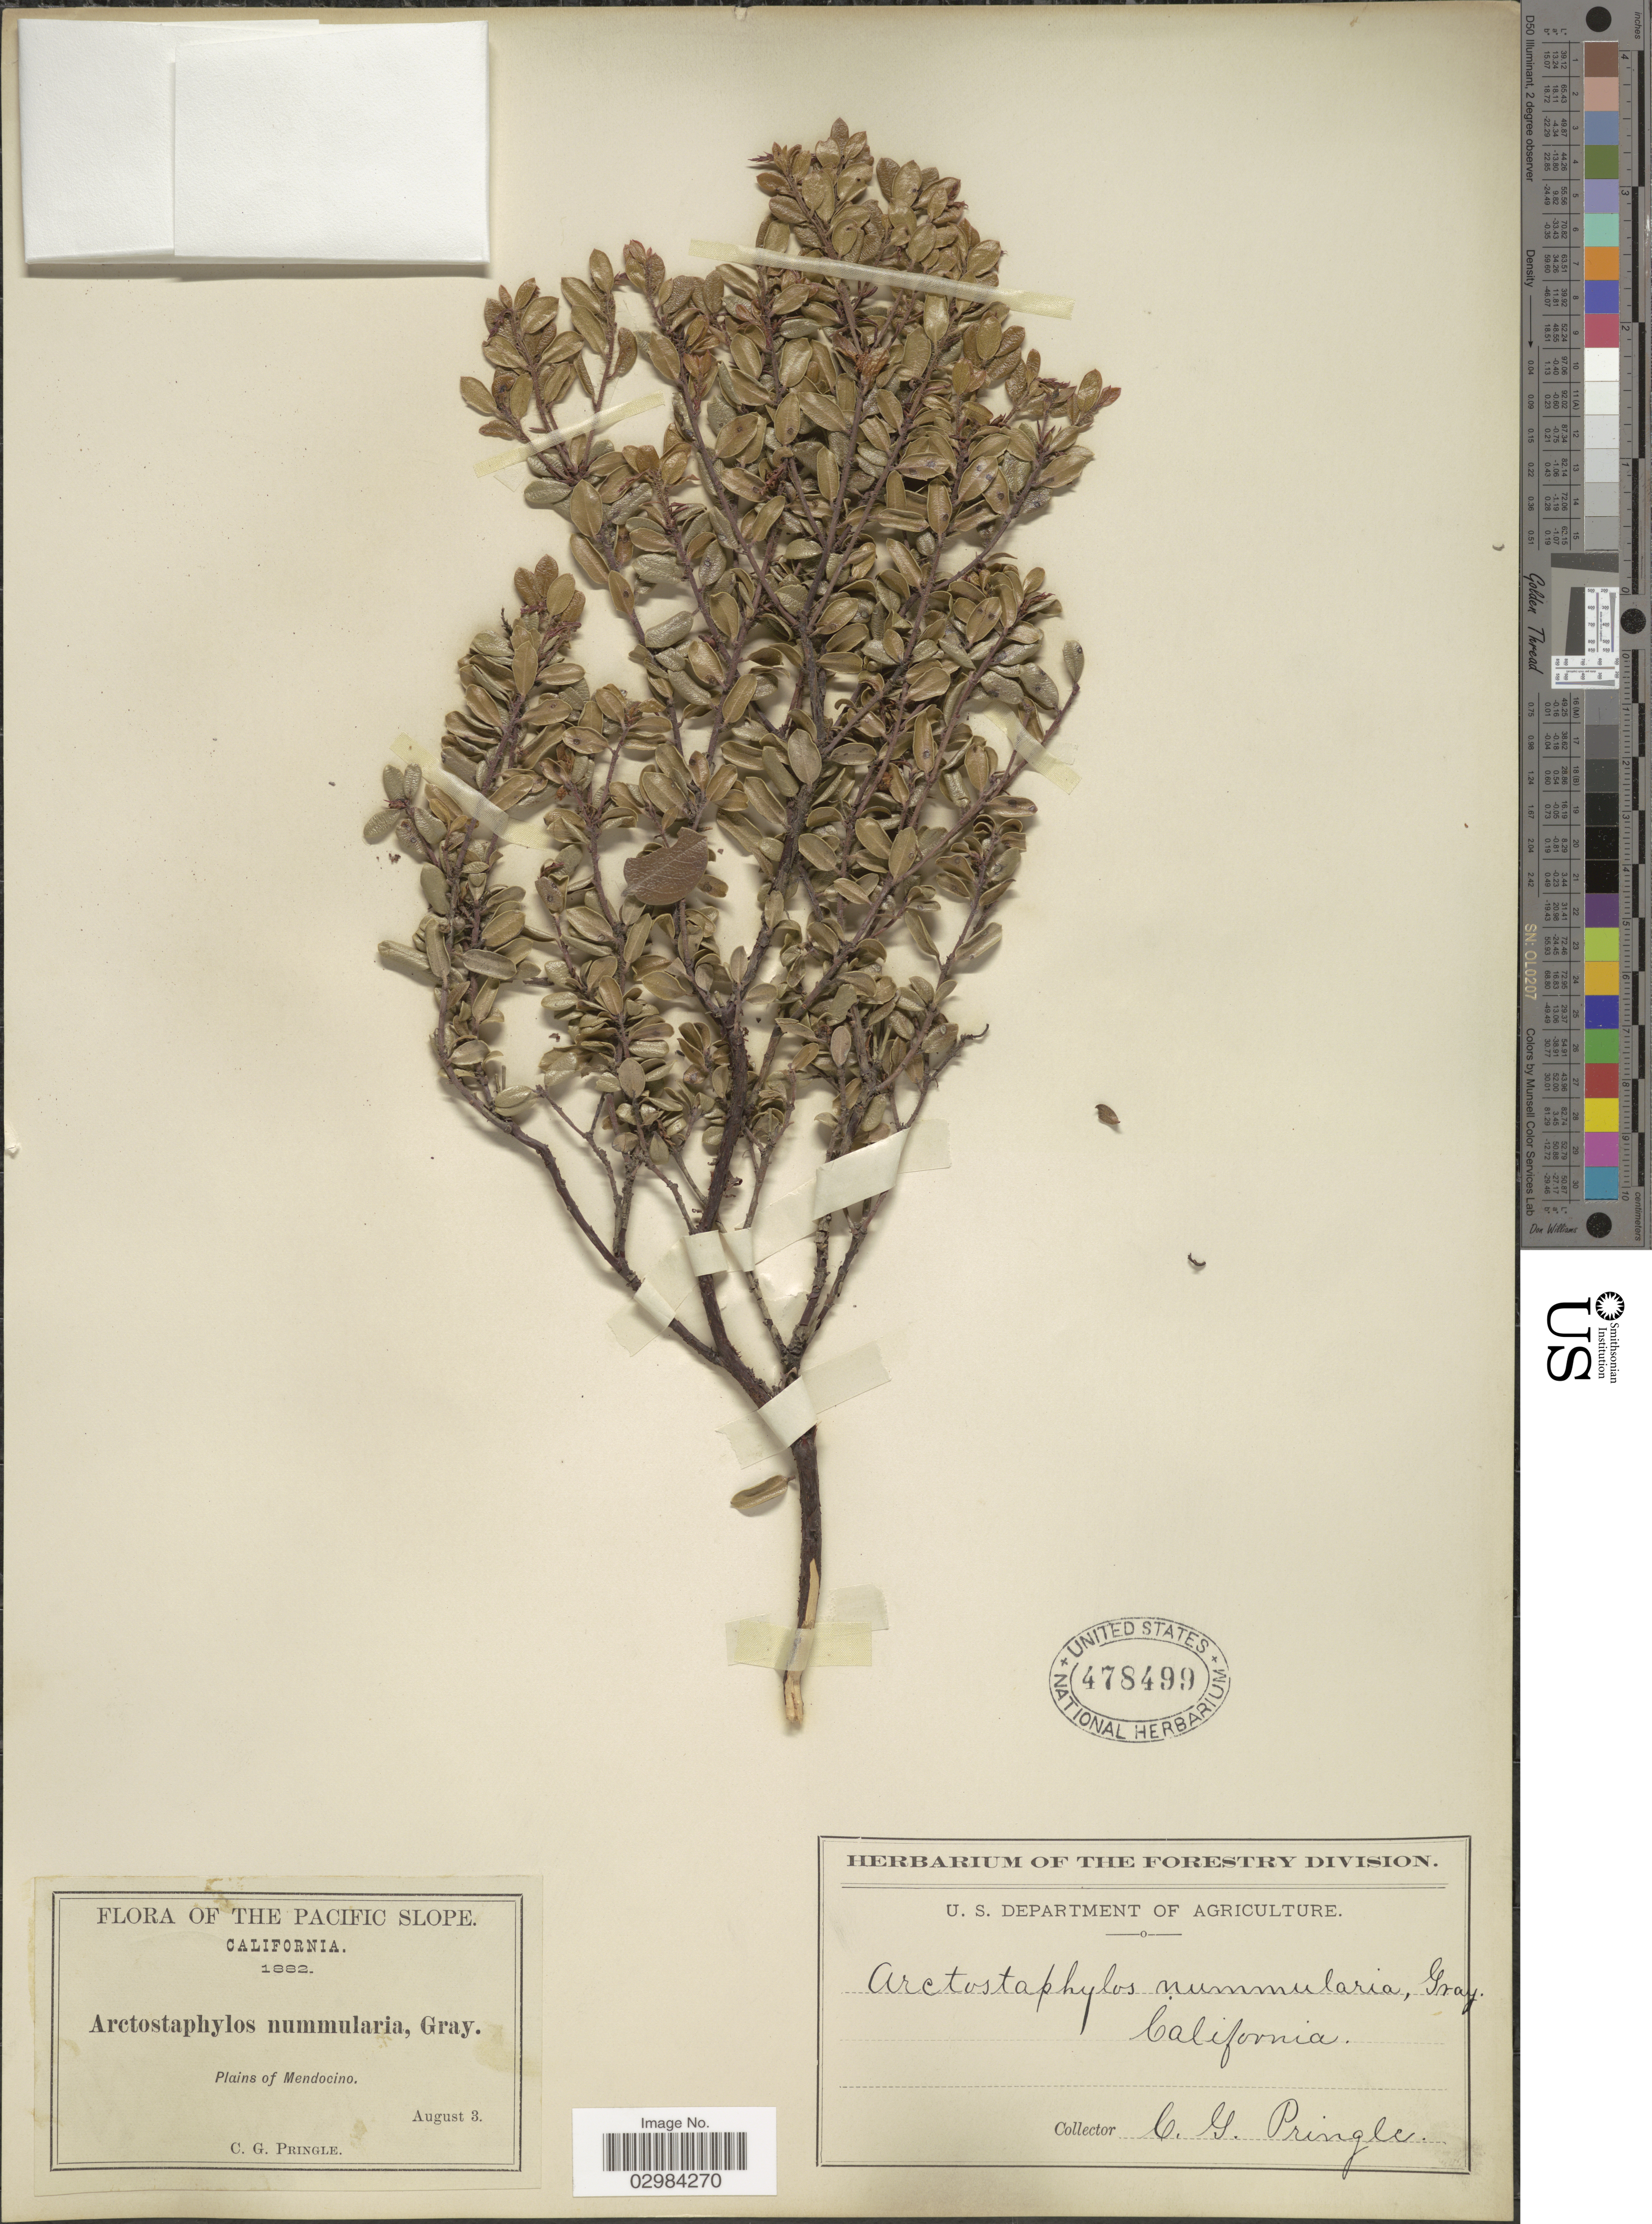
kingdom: Plantae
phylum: Tracheophyta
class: Magnoliopsida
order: Ericales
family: Ericaceae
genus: Arctostaphylos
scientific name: Arctostaphylos nummularia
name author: A. Gray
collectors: C. G. Pringle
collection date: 1882-08-03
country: United States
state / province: California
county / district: Mendocino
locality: The Pacific Coast, Plains of Mendocino.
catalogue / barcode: US 478499